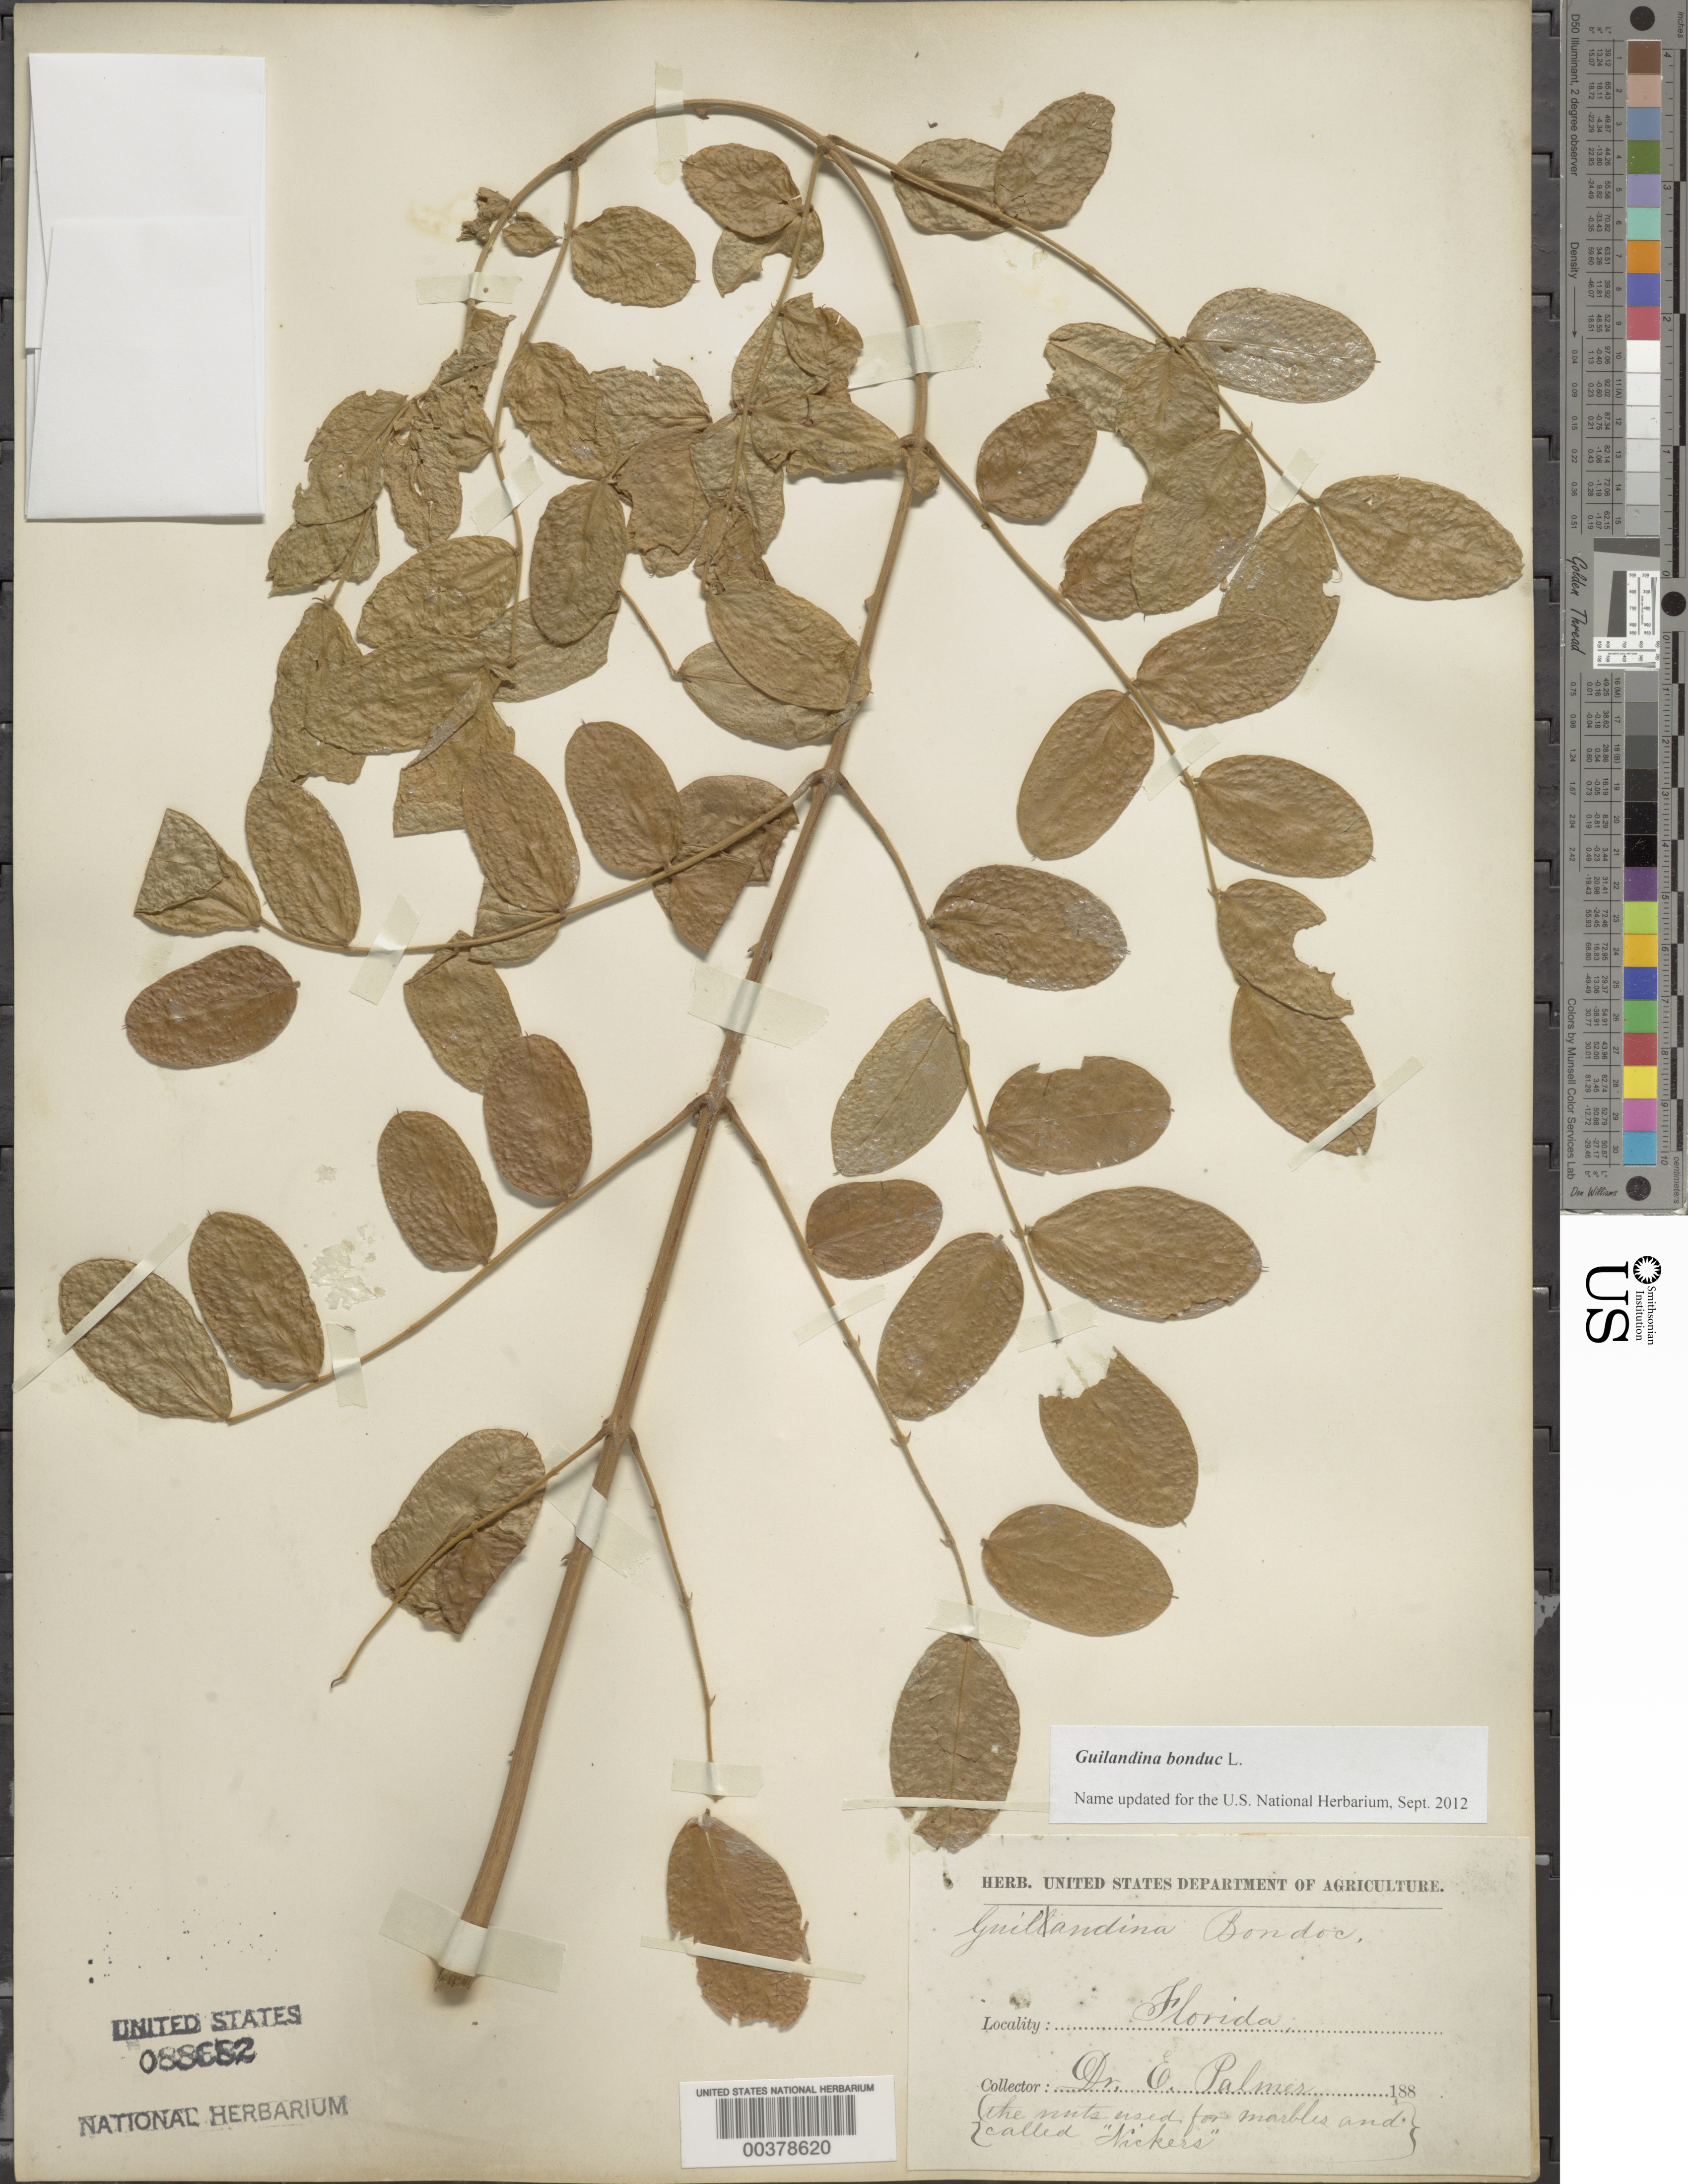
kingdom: Plantae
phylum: Tracheophyta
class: Magnoliopsida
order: Fabales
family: Fabaceae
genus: Guilandina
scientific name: Guilandina bonduc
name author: L.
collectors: E. Palmer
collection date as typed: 188-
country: United States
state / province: Florida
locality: Punt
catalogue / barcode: US 88682